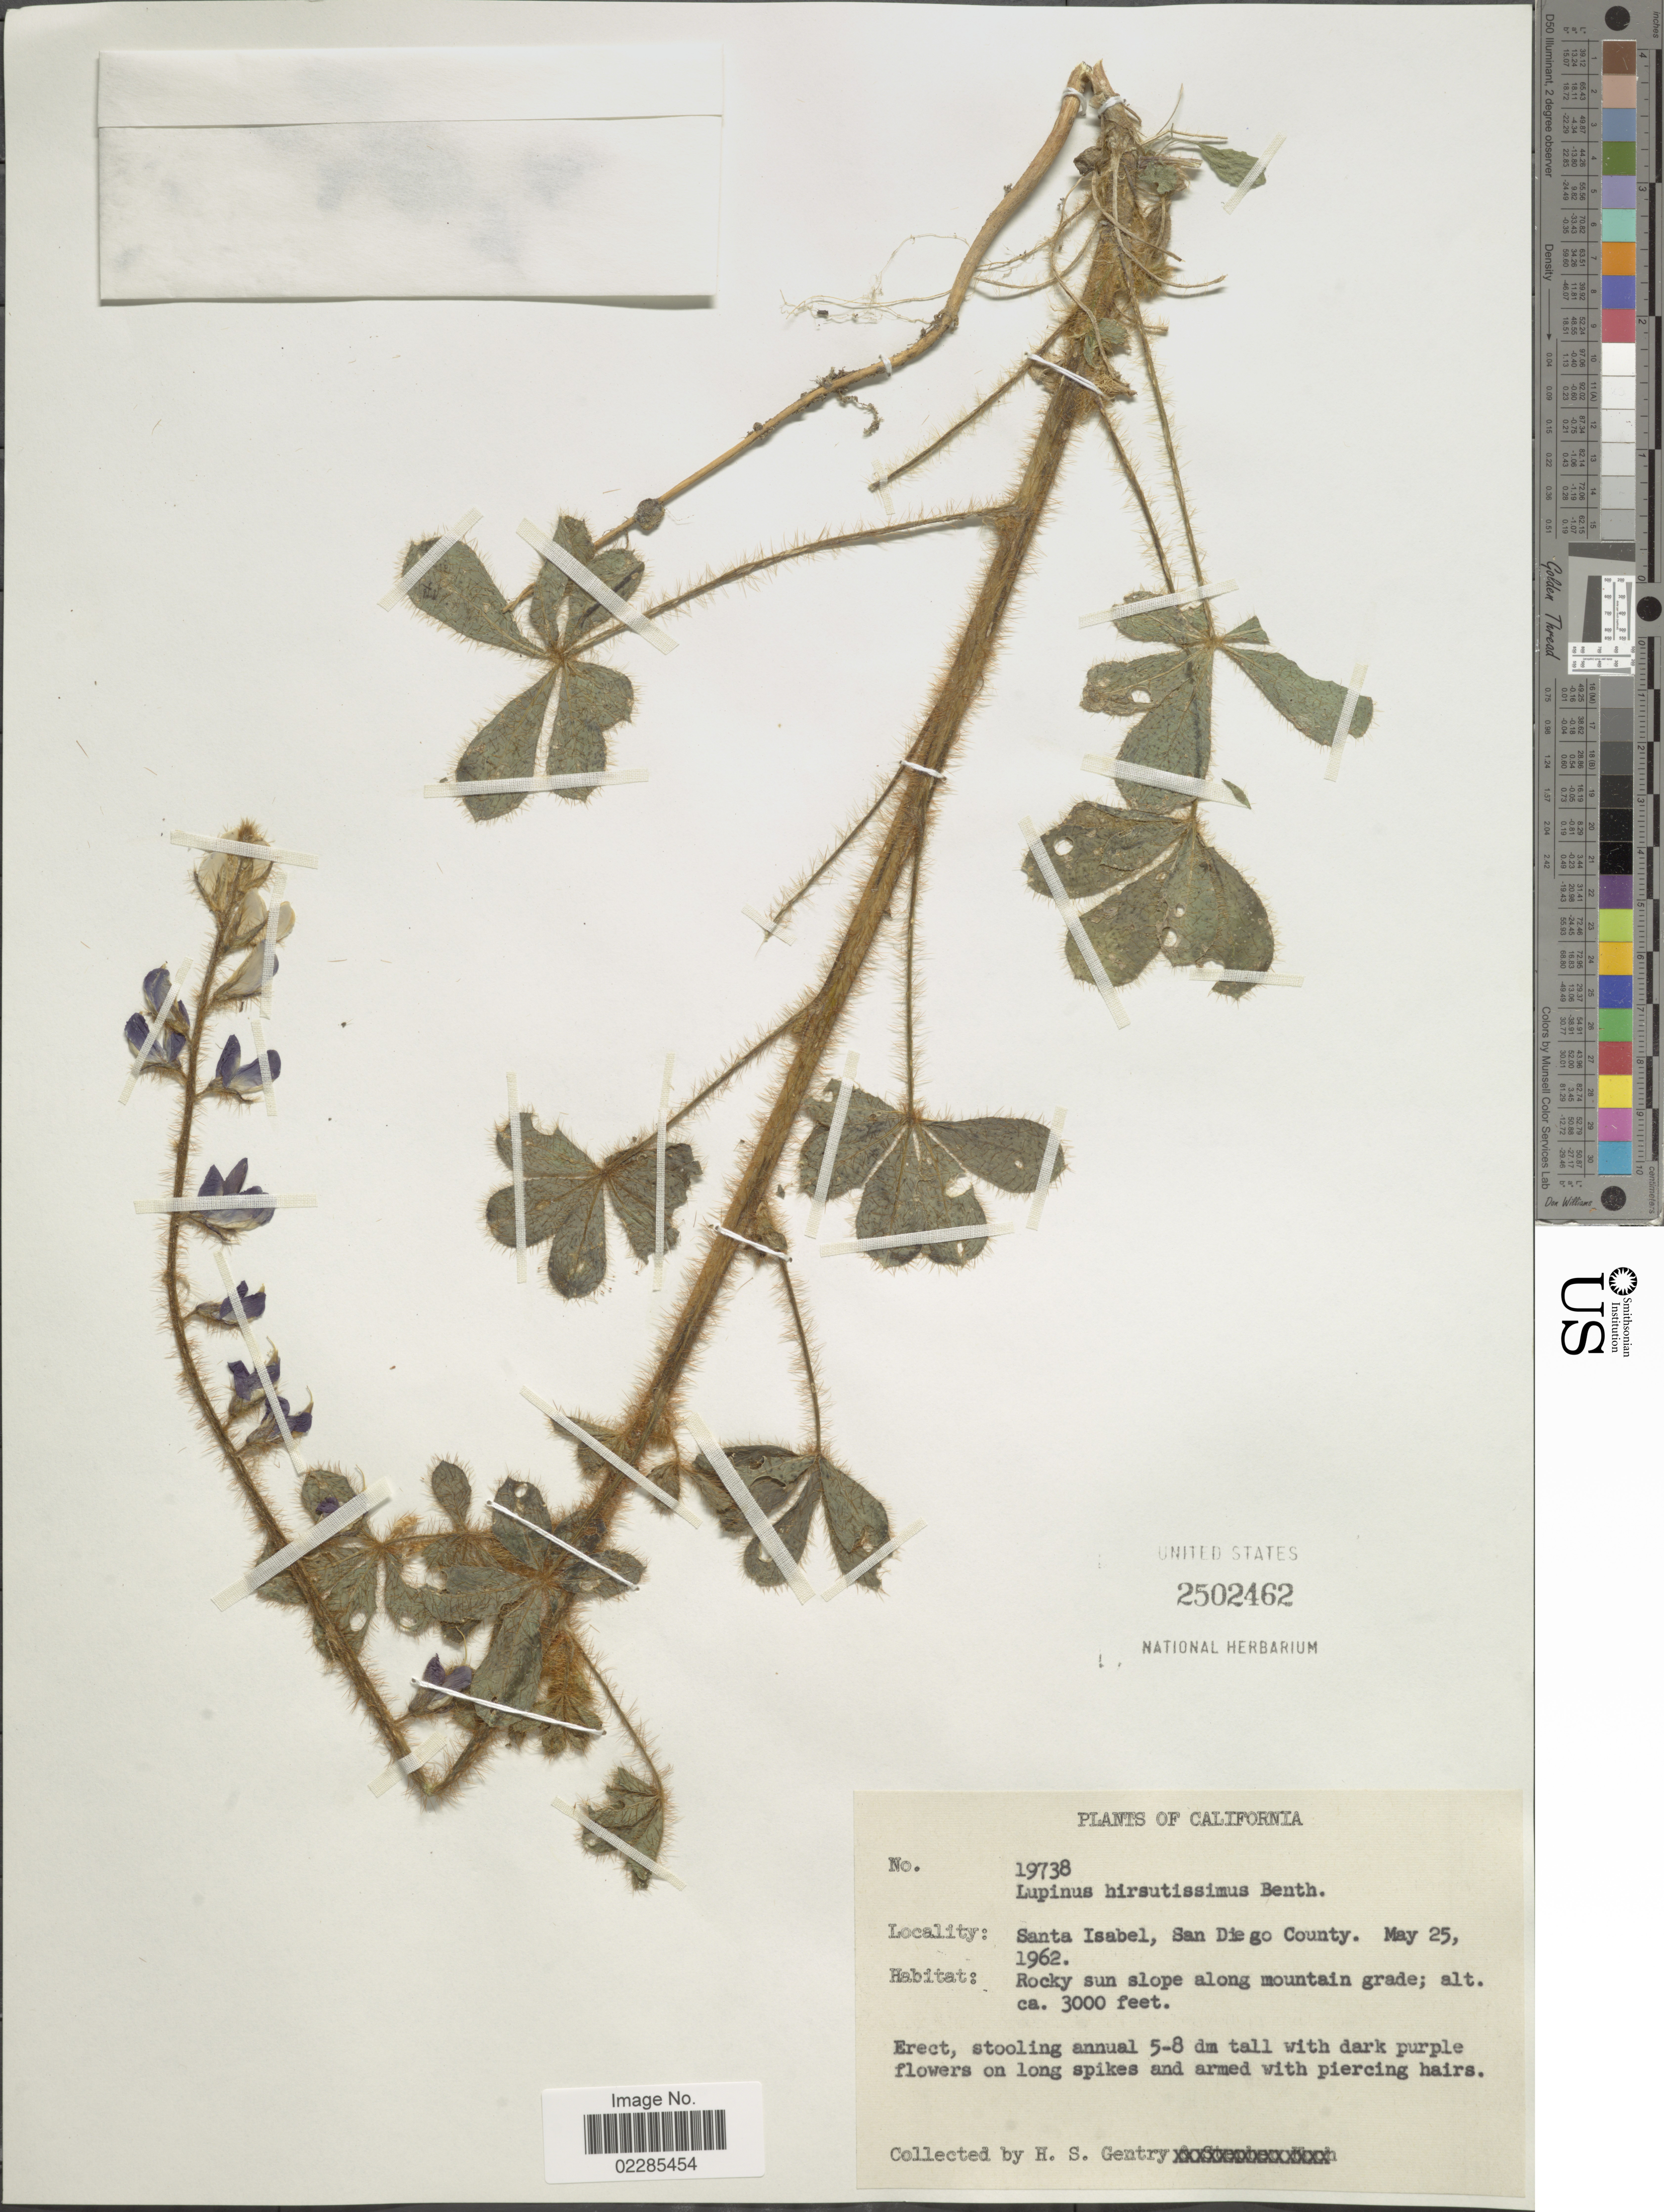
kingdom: Plantae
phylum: Tracheophyta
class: Magnoliopsida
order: Fabales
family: Fabaceae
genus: Lupinus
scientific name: Lupinus hirsutissimus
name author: Benth.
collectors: H. S. Gentry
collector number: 19738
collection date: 1962-05-25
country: United States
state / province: California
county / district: San Diego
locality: Santa Isabel, San Diego County, Rocky sun slope along mountain grade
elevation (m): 914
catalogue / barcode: US 2502462